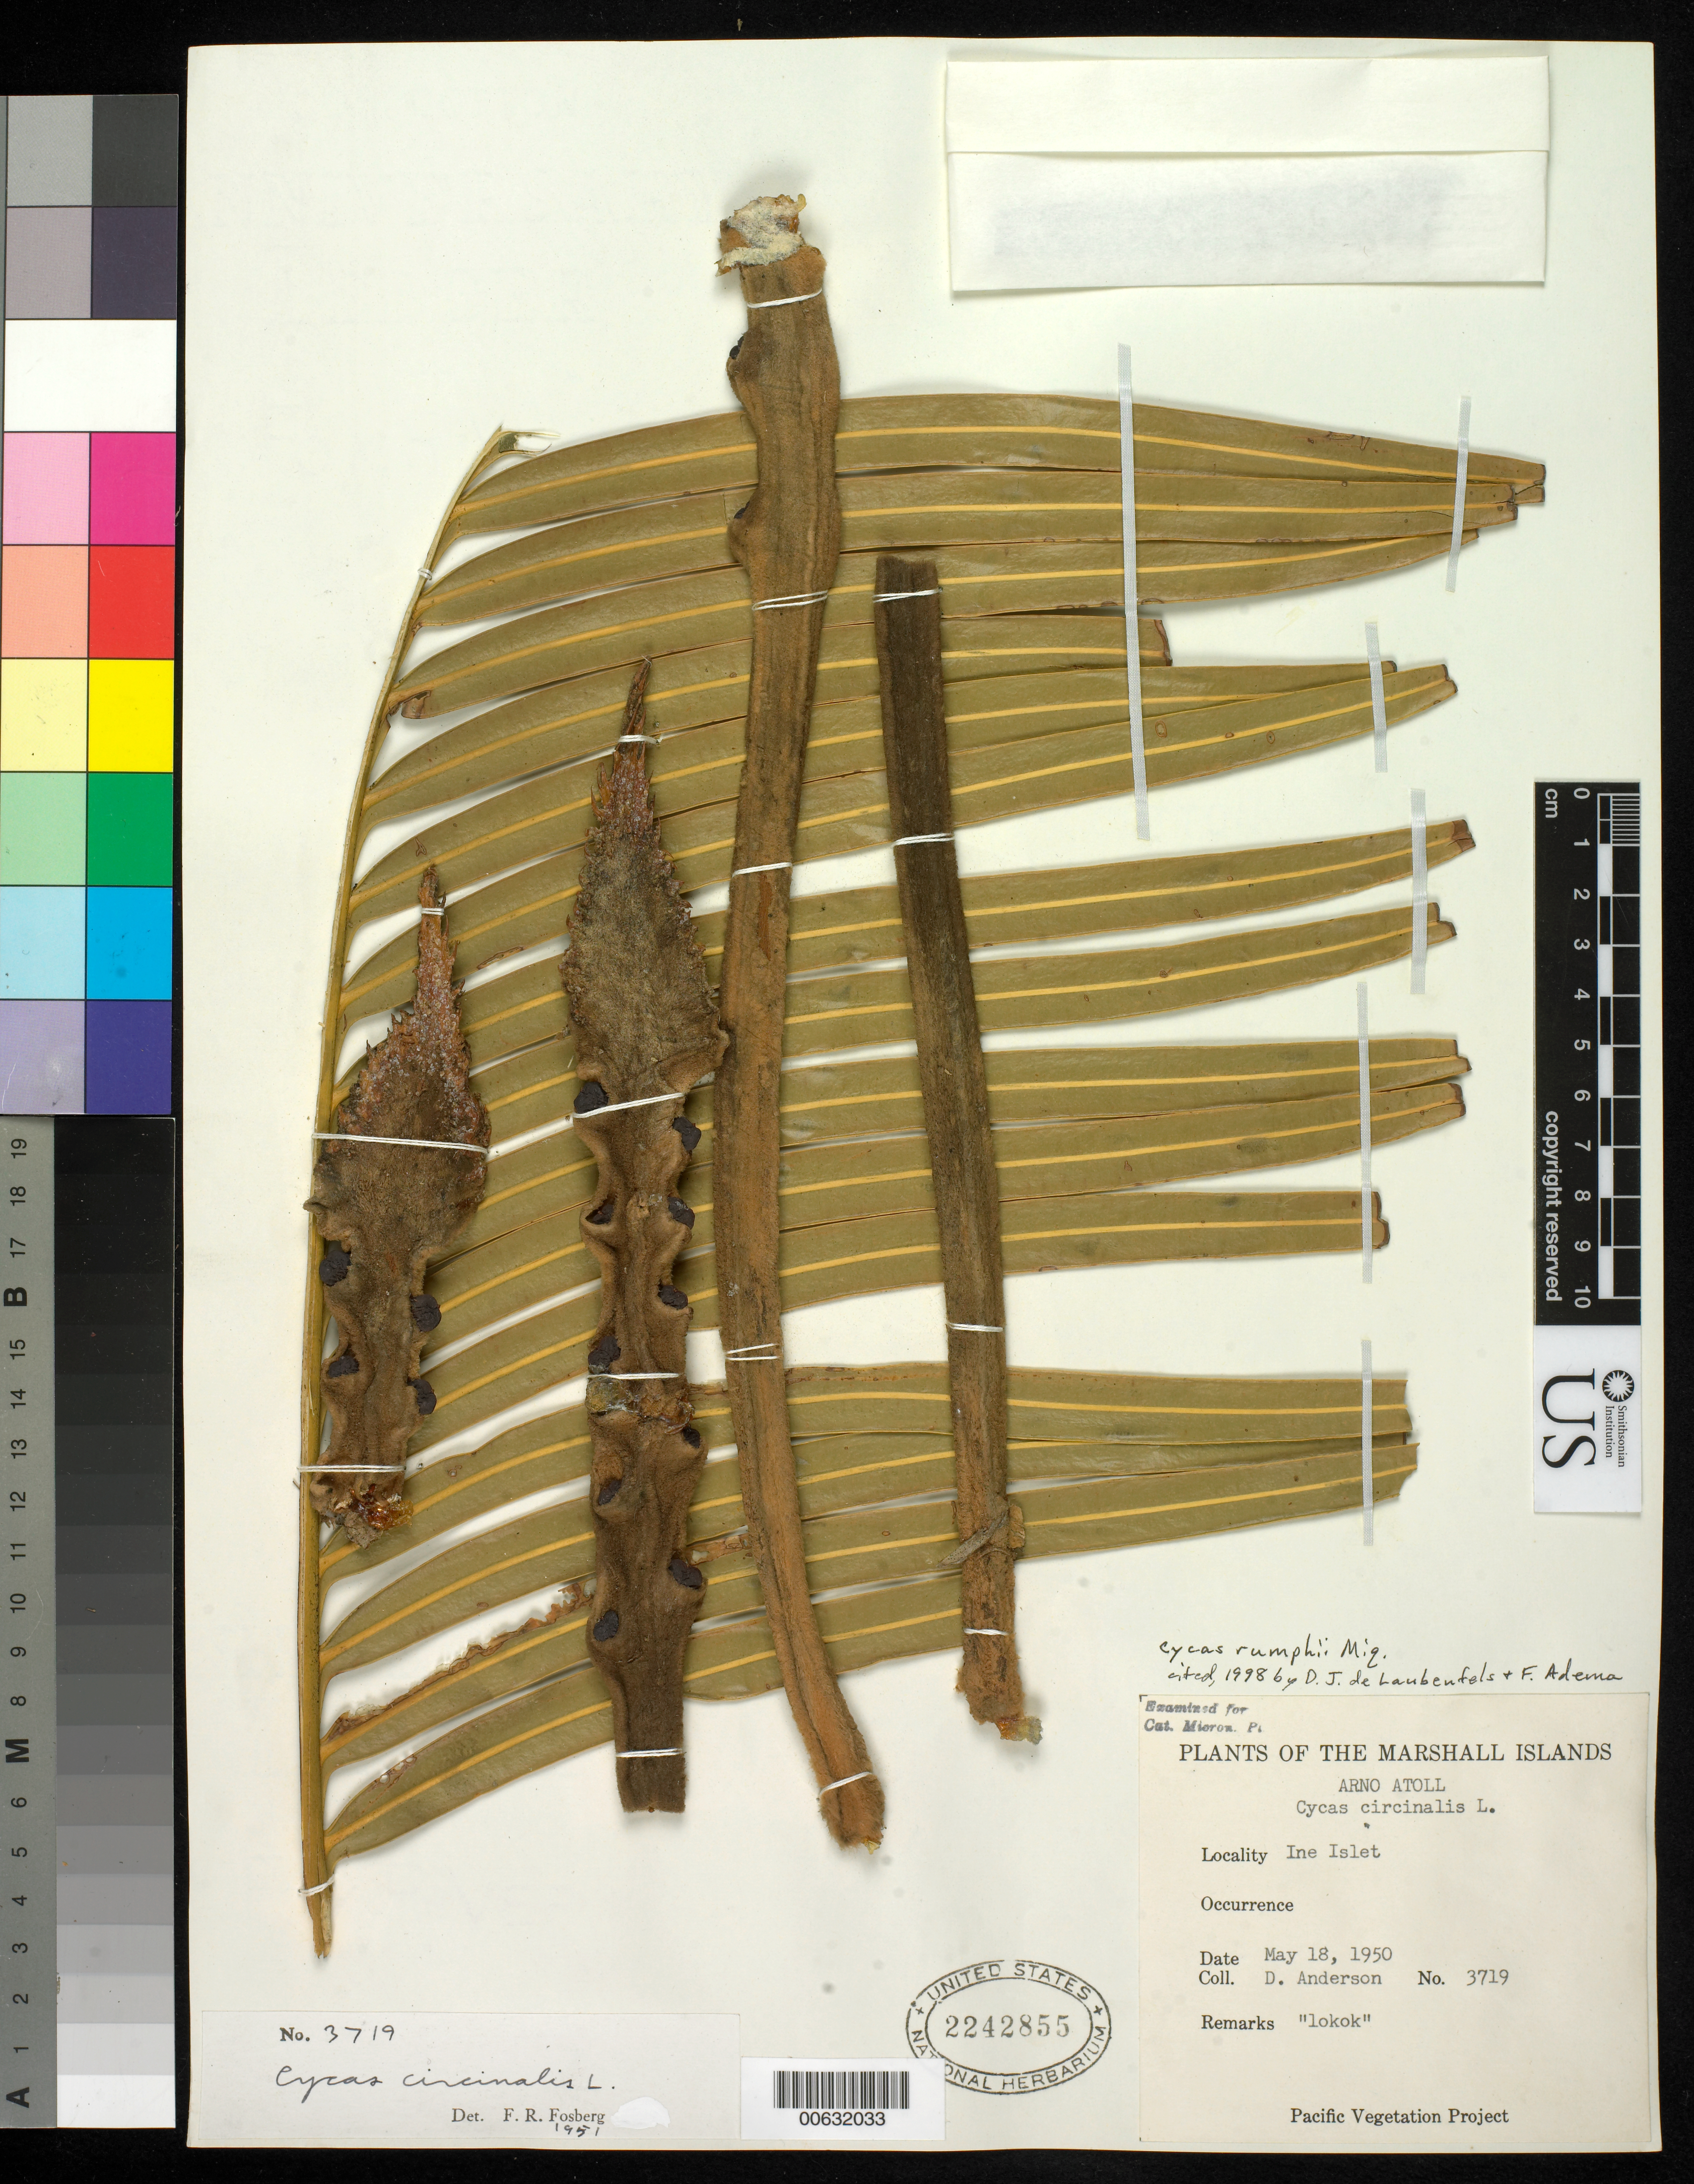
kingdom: Plantae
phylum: Tracheophyta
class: Cycadopsida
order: Cycadales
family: Cycadaceae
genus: Cycas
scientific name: Cycas rumphii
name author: Miq.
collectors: D. Anderson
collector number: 3719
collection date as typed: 18 May 1950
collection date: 1950-05-18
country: Marshall Islands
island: Arno Atoll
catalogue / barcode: US 2242855